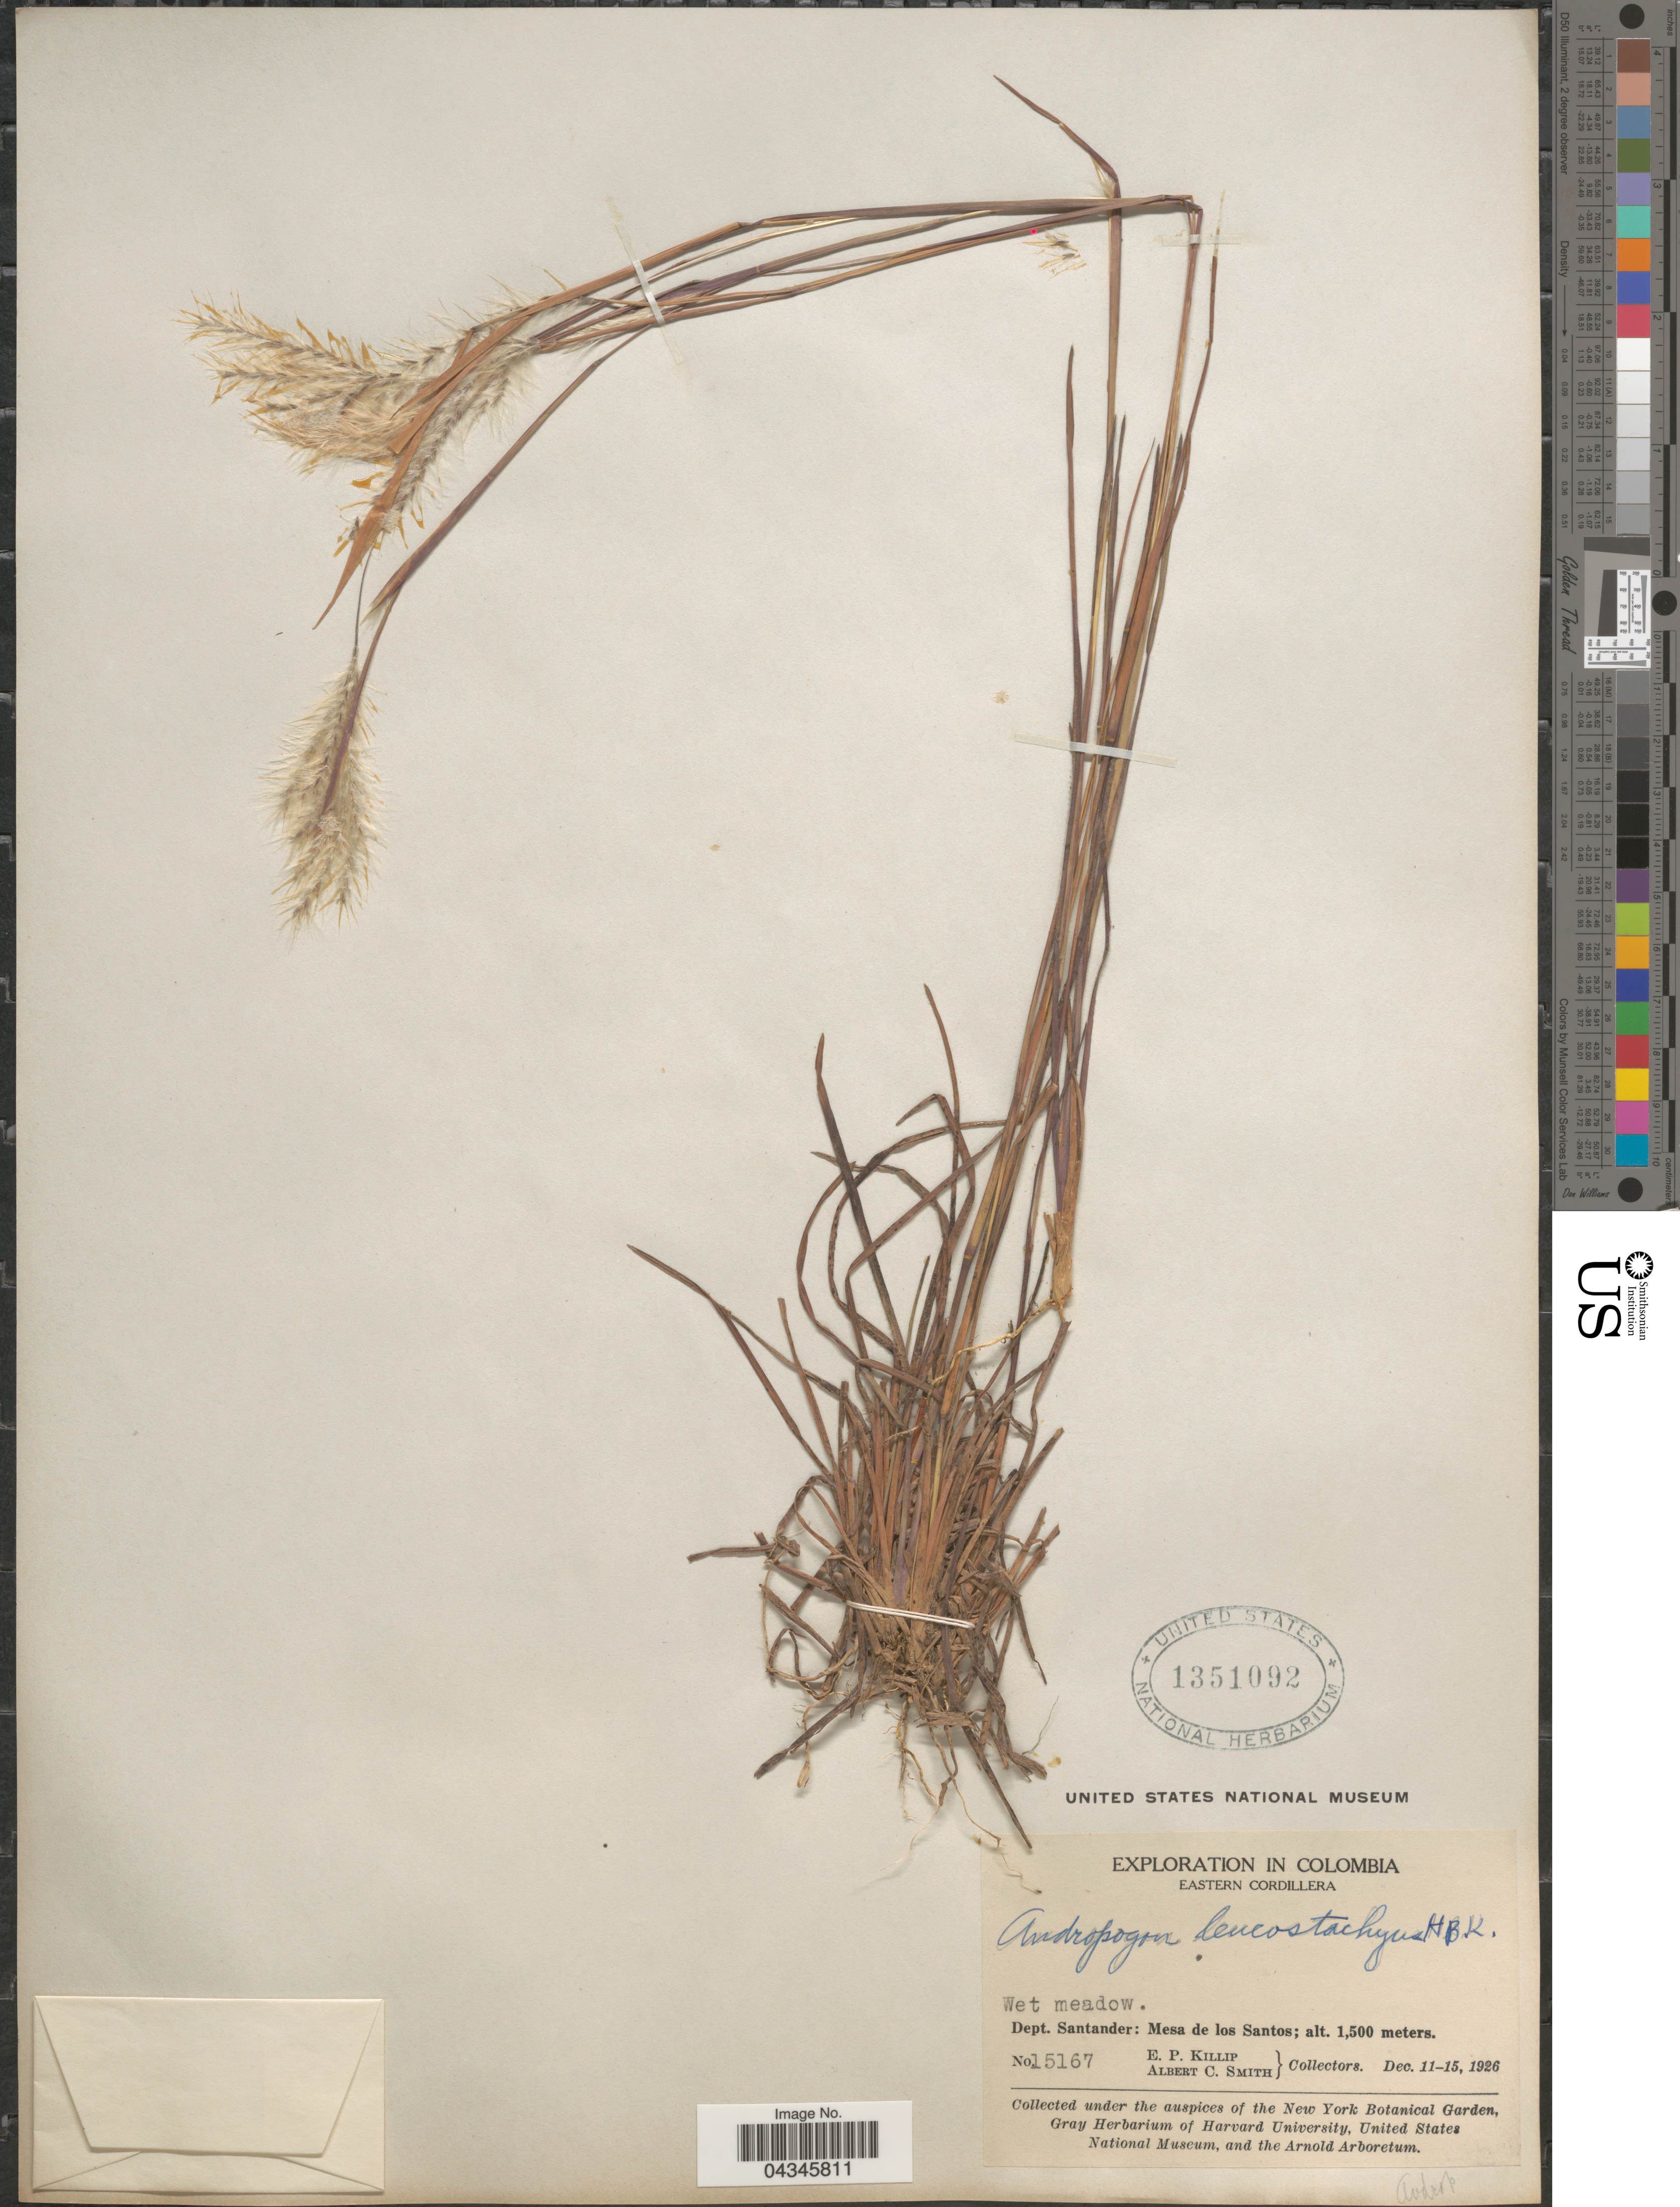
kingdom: Plantae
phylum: Tracheophyta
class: Liliopsida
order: Poales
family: Poaceae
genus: Andropogon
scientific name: Andropogon leucostachyus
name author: Kunth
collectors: E. P. Killip & A. C. Smith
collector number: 15167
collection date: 1926-12-11/1926-12-15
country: Colombia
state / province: Santander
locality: Exploration in Colombia. Eastern Cordillera. Dept. Santander: Mesa de los Santos.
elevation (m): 1500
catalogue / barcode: US 1351092